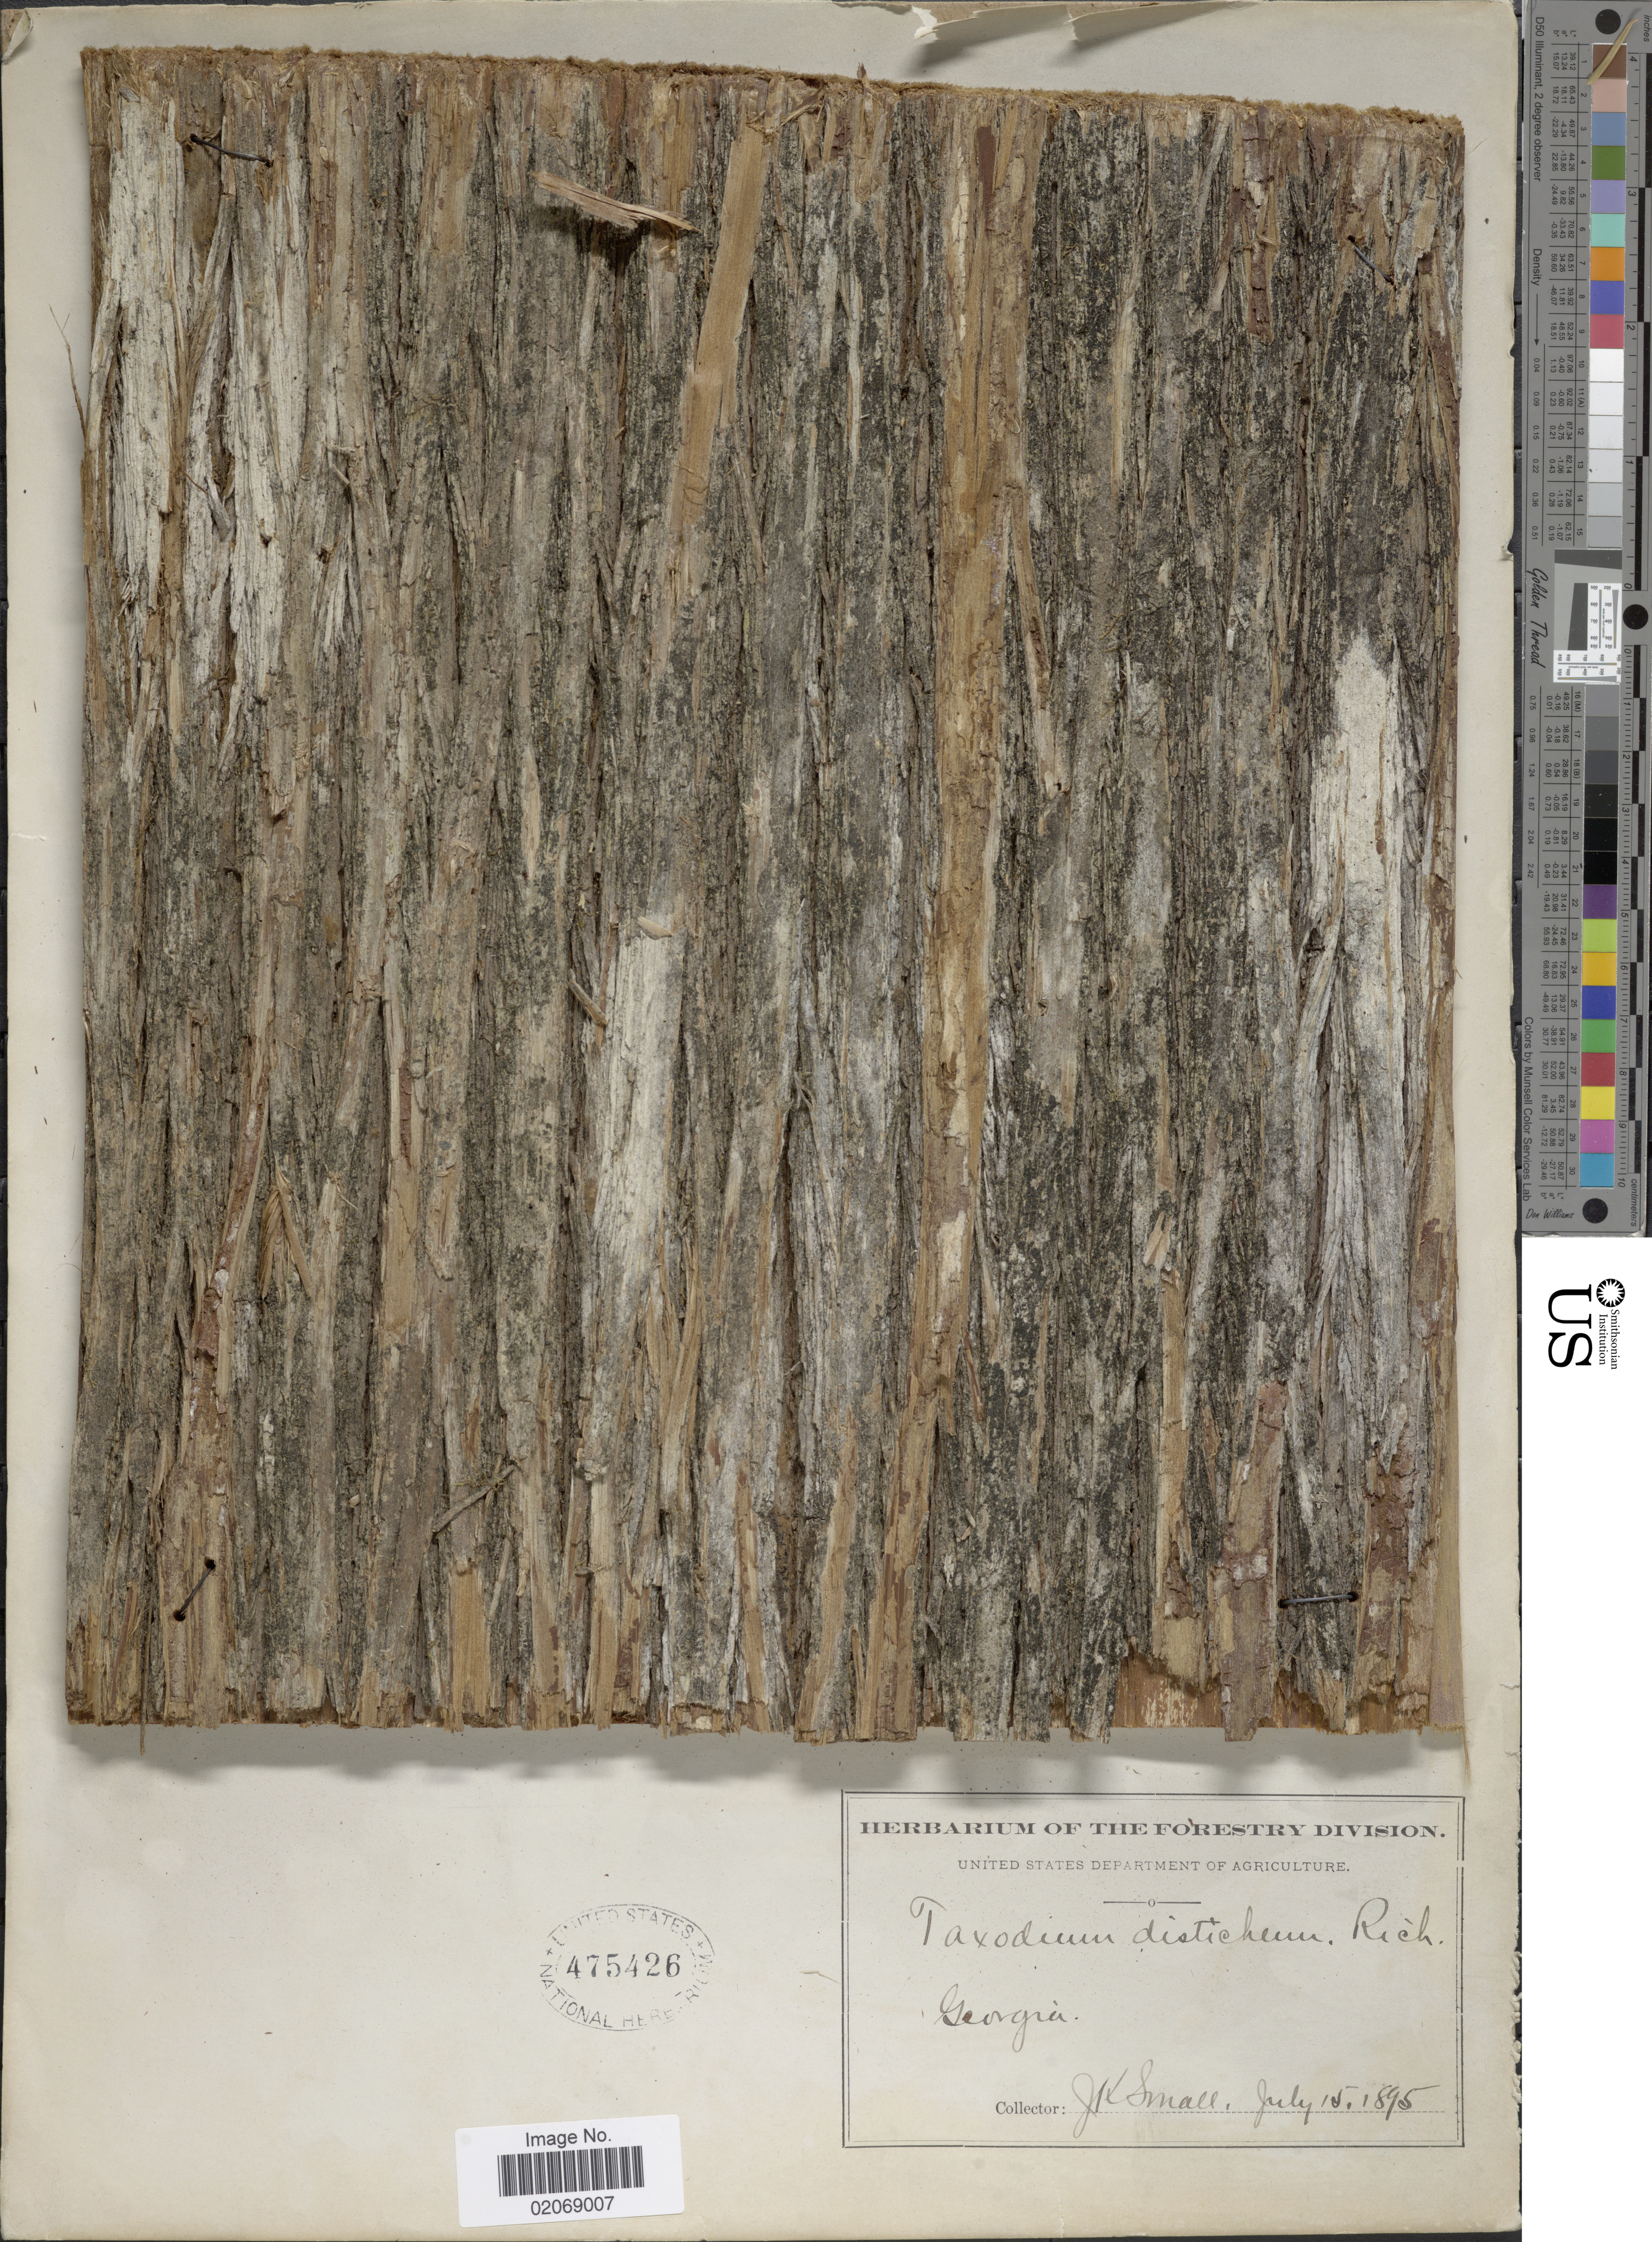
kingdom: Plantae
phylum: Tracheophyta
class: Pinopsida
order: Pinales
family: Cupressaceae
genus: Taxodium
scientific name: Taxodium distichum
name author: (L.) Rich.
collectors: J. K. Small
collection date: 1895-07-15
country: United States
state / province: Georgia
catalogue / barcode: US 475426